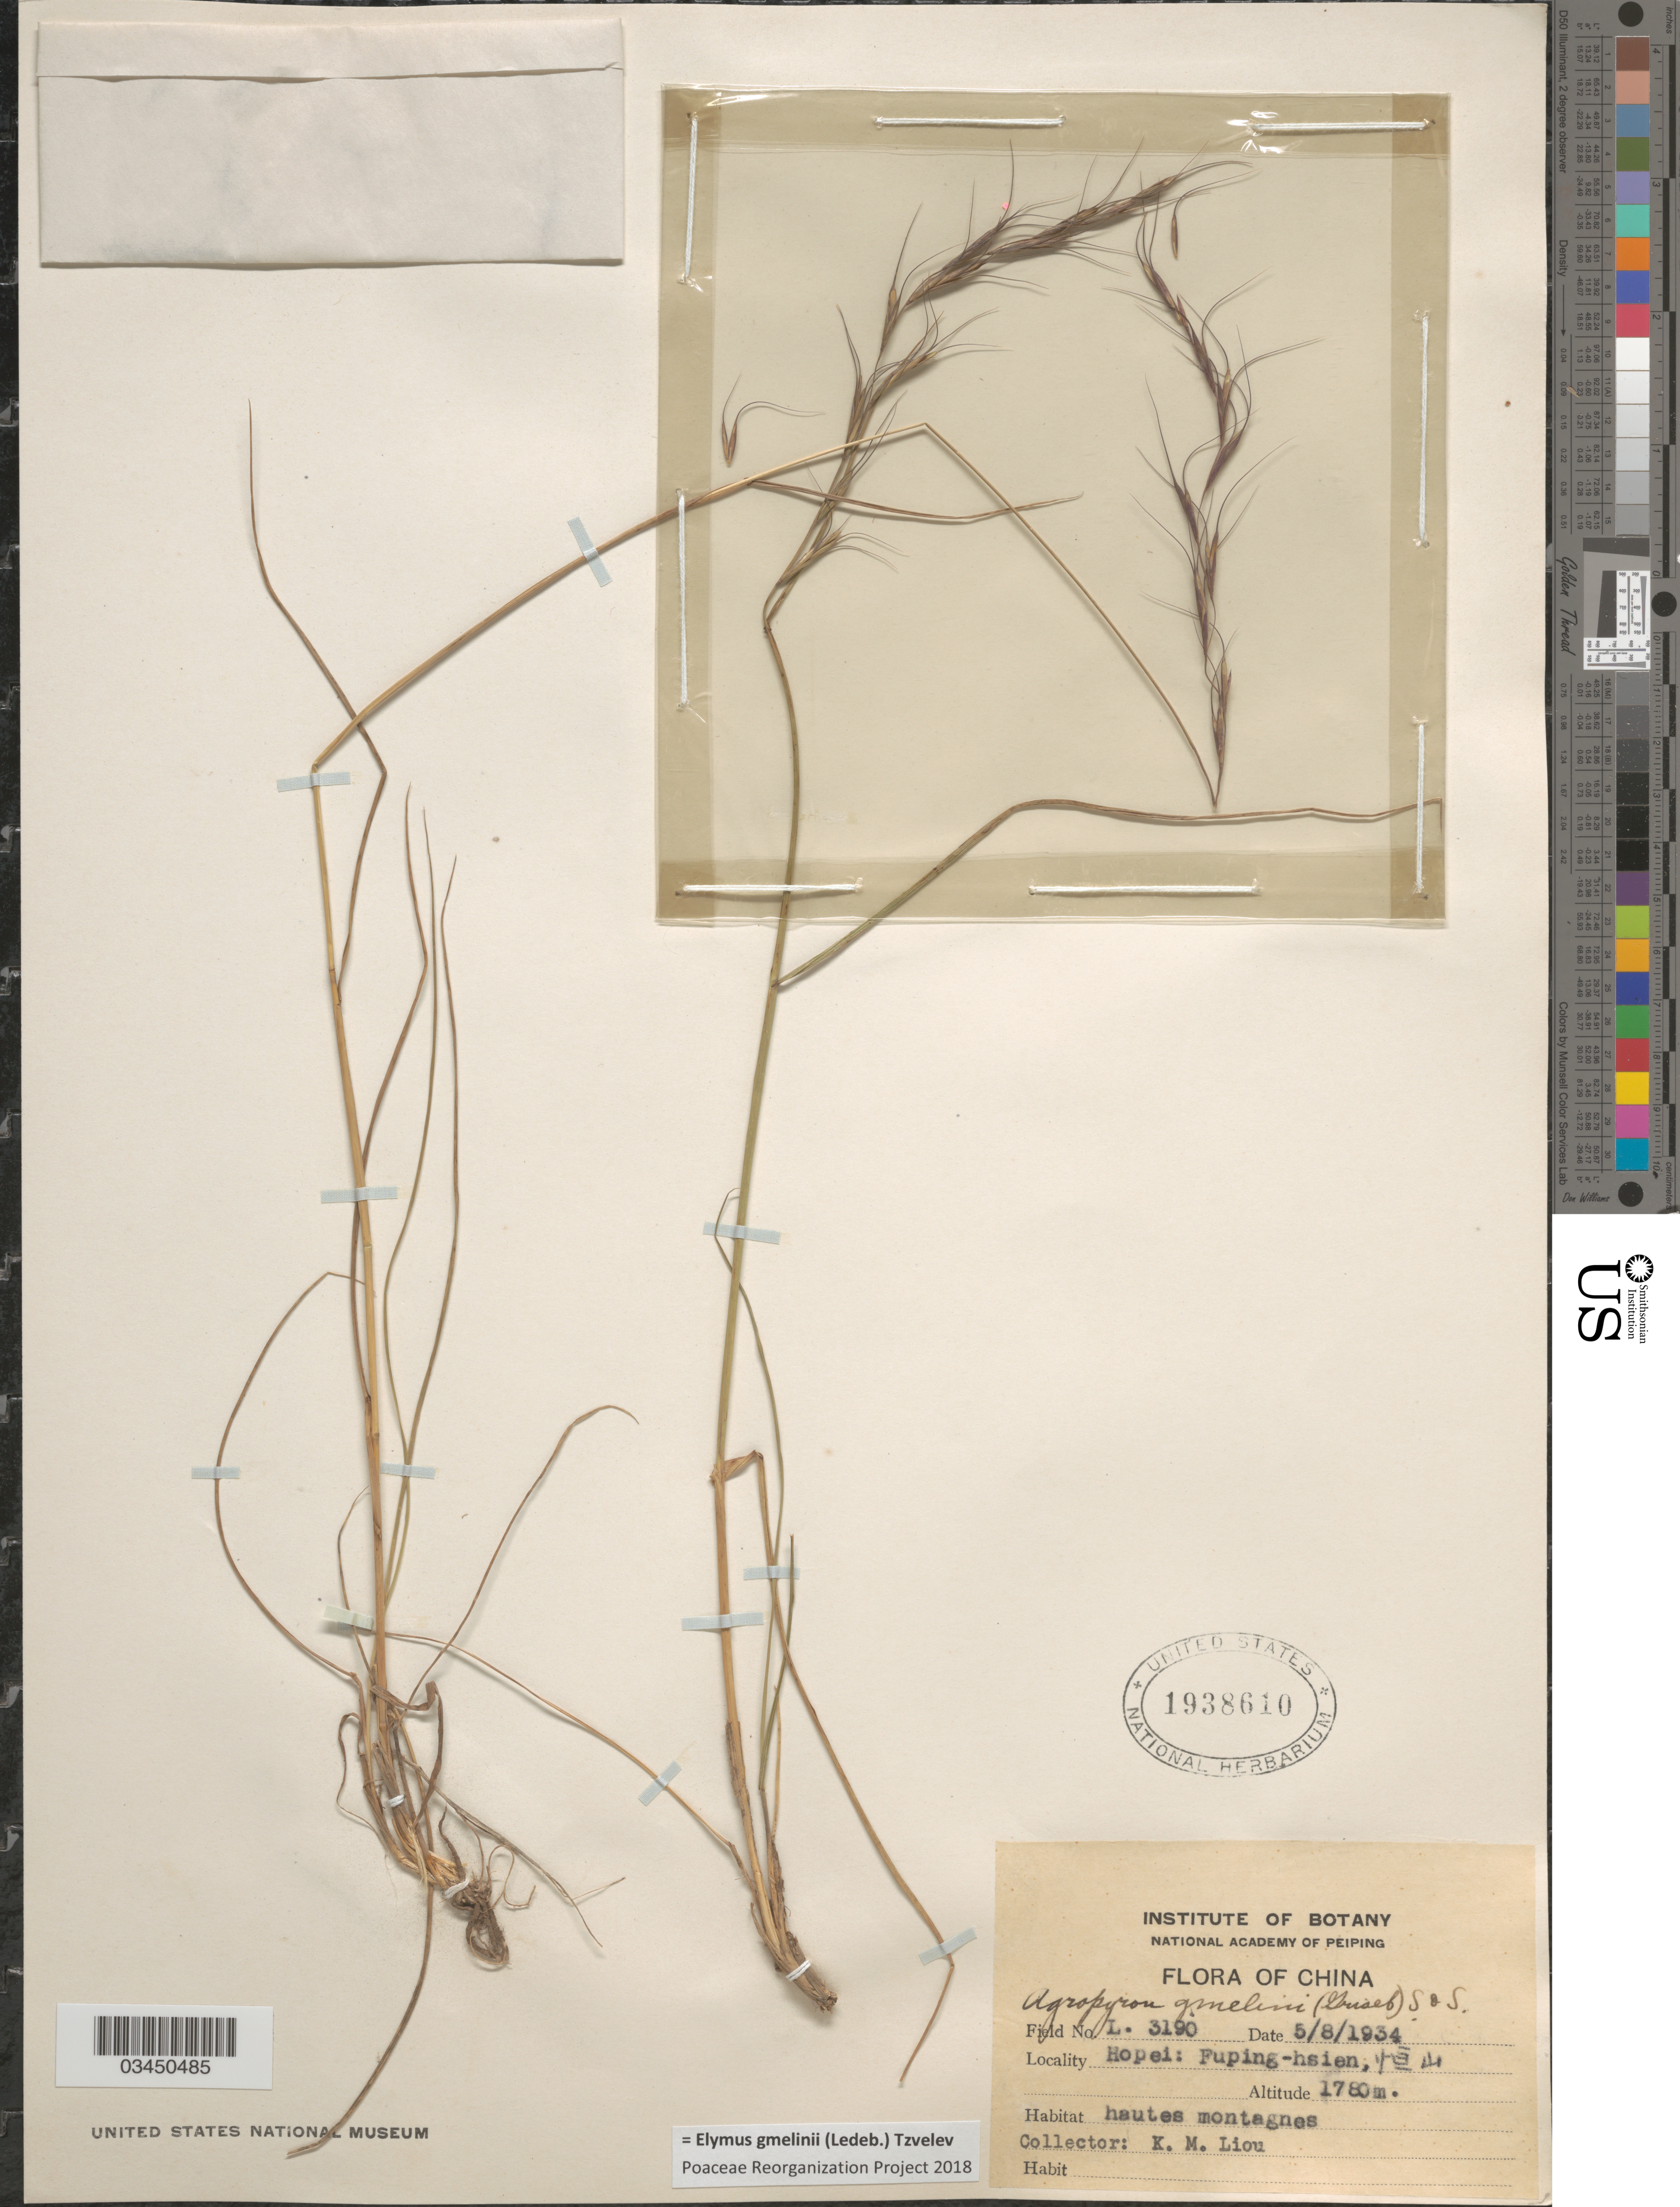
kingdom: Plantae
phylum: Tracheophyta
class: Liliopsida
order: Poales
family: Poaceae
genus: Elymus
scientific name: Elymus gmelinii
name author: (Ledeb.) Tzvelev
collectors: K. M. Liou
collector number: L.3190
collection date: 1934-08-05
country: China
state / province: Hebei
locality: Hopei: Fuping-hsien, X. Hautes montagnes.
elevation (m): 1780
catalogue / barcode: US 1938610